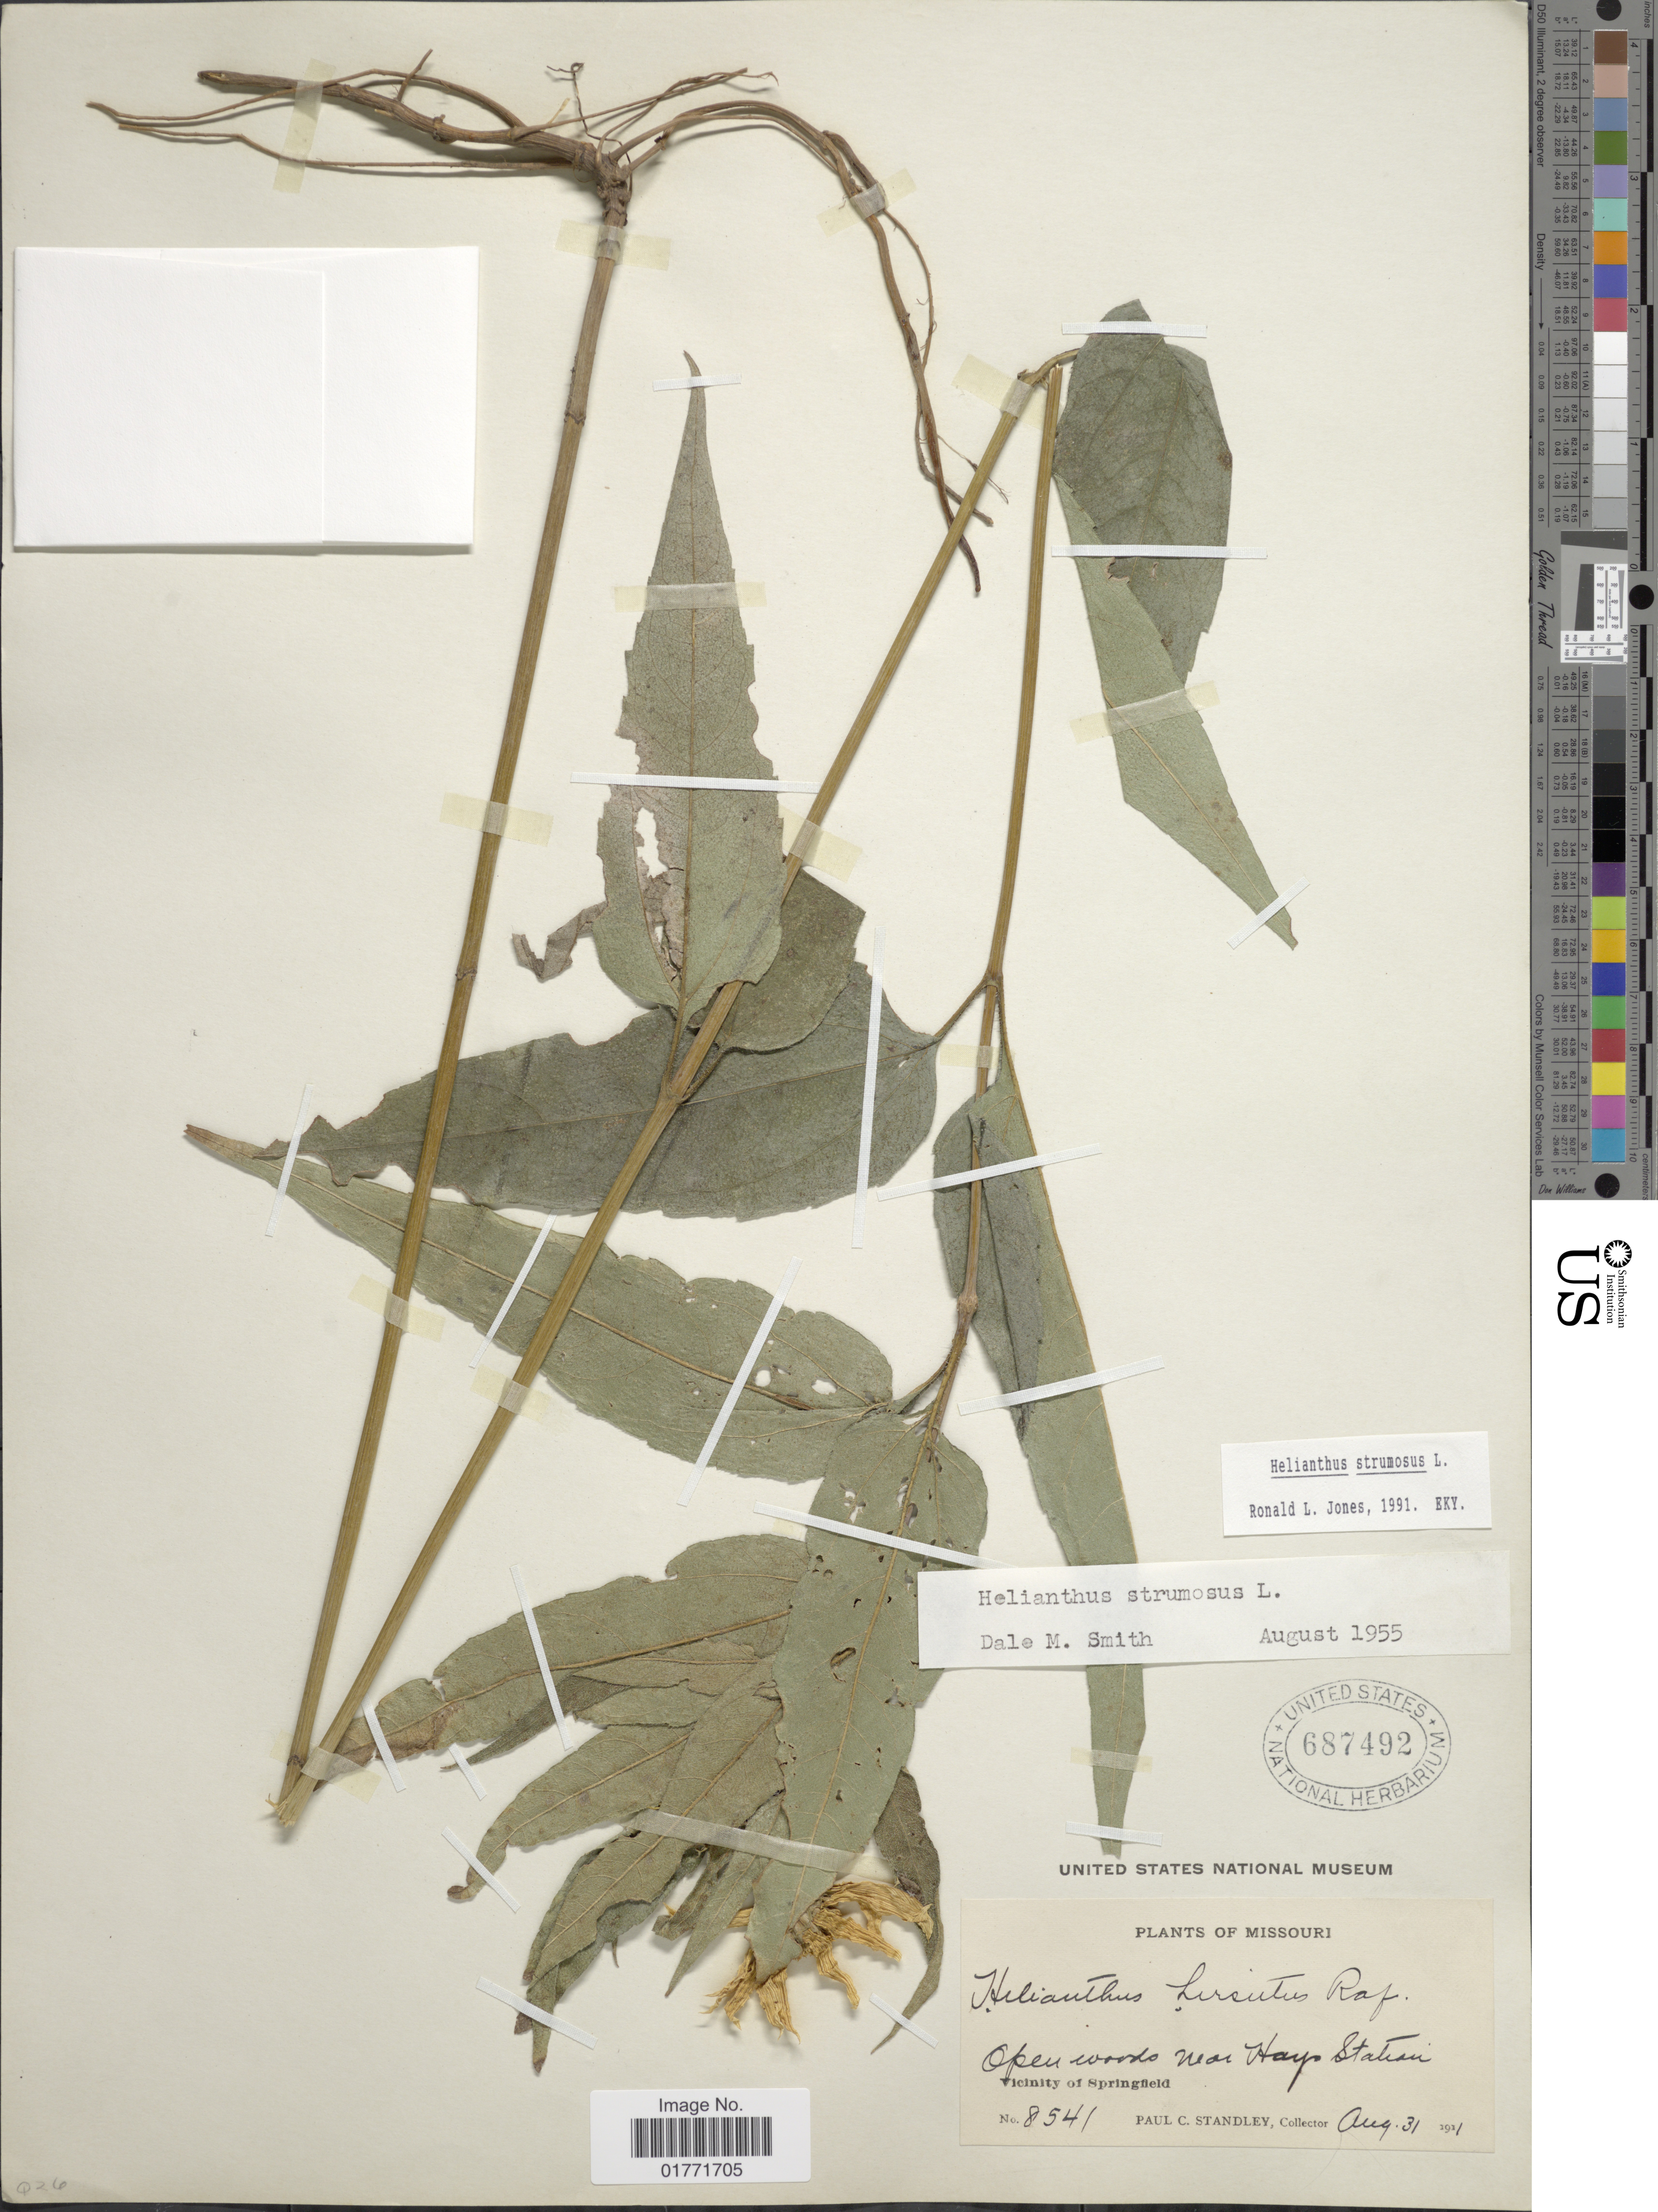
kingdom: Plantae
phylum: Tracheophyta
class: Magnoliopsida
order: Asterales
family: Asteraceae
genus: Helianthus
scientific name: Helianthus strumosus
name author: L.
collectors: P. C. Standley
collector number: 8541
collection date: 1911-08-31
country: United States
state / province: Missouri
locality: Open woods near Hays Station, Vicinity of Springfield.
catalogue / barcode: US 687492